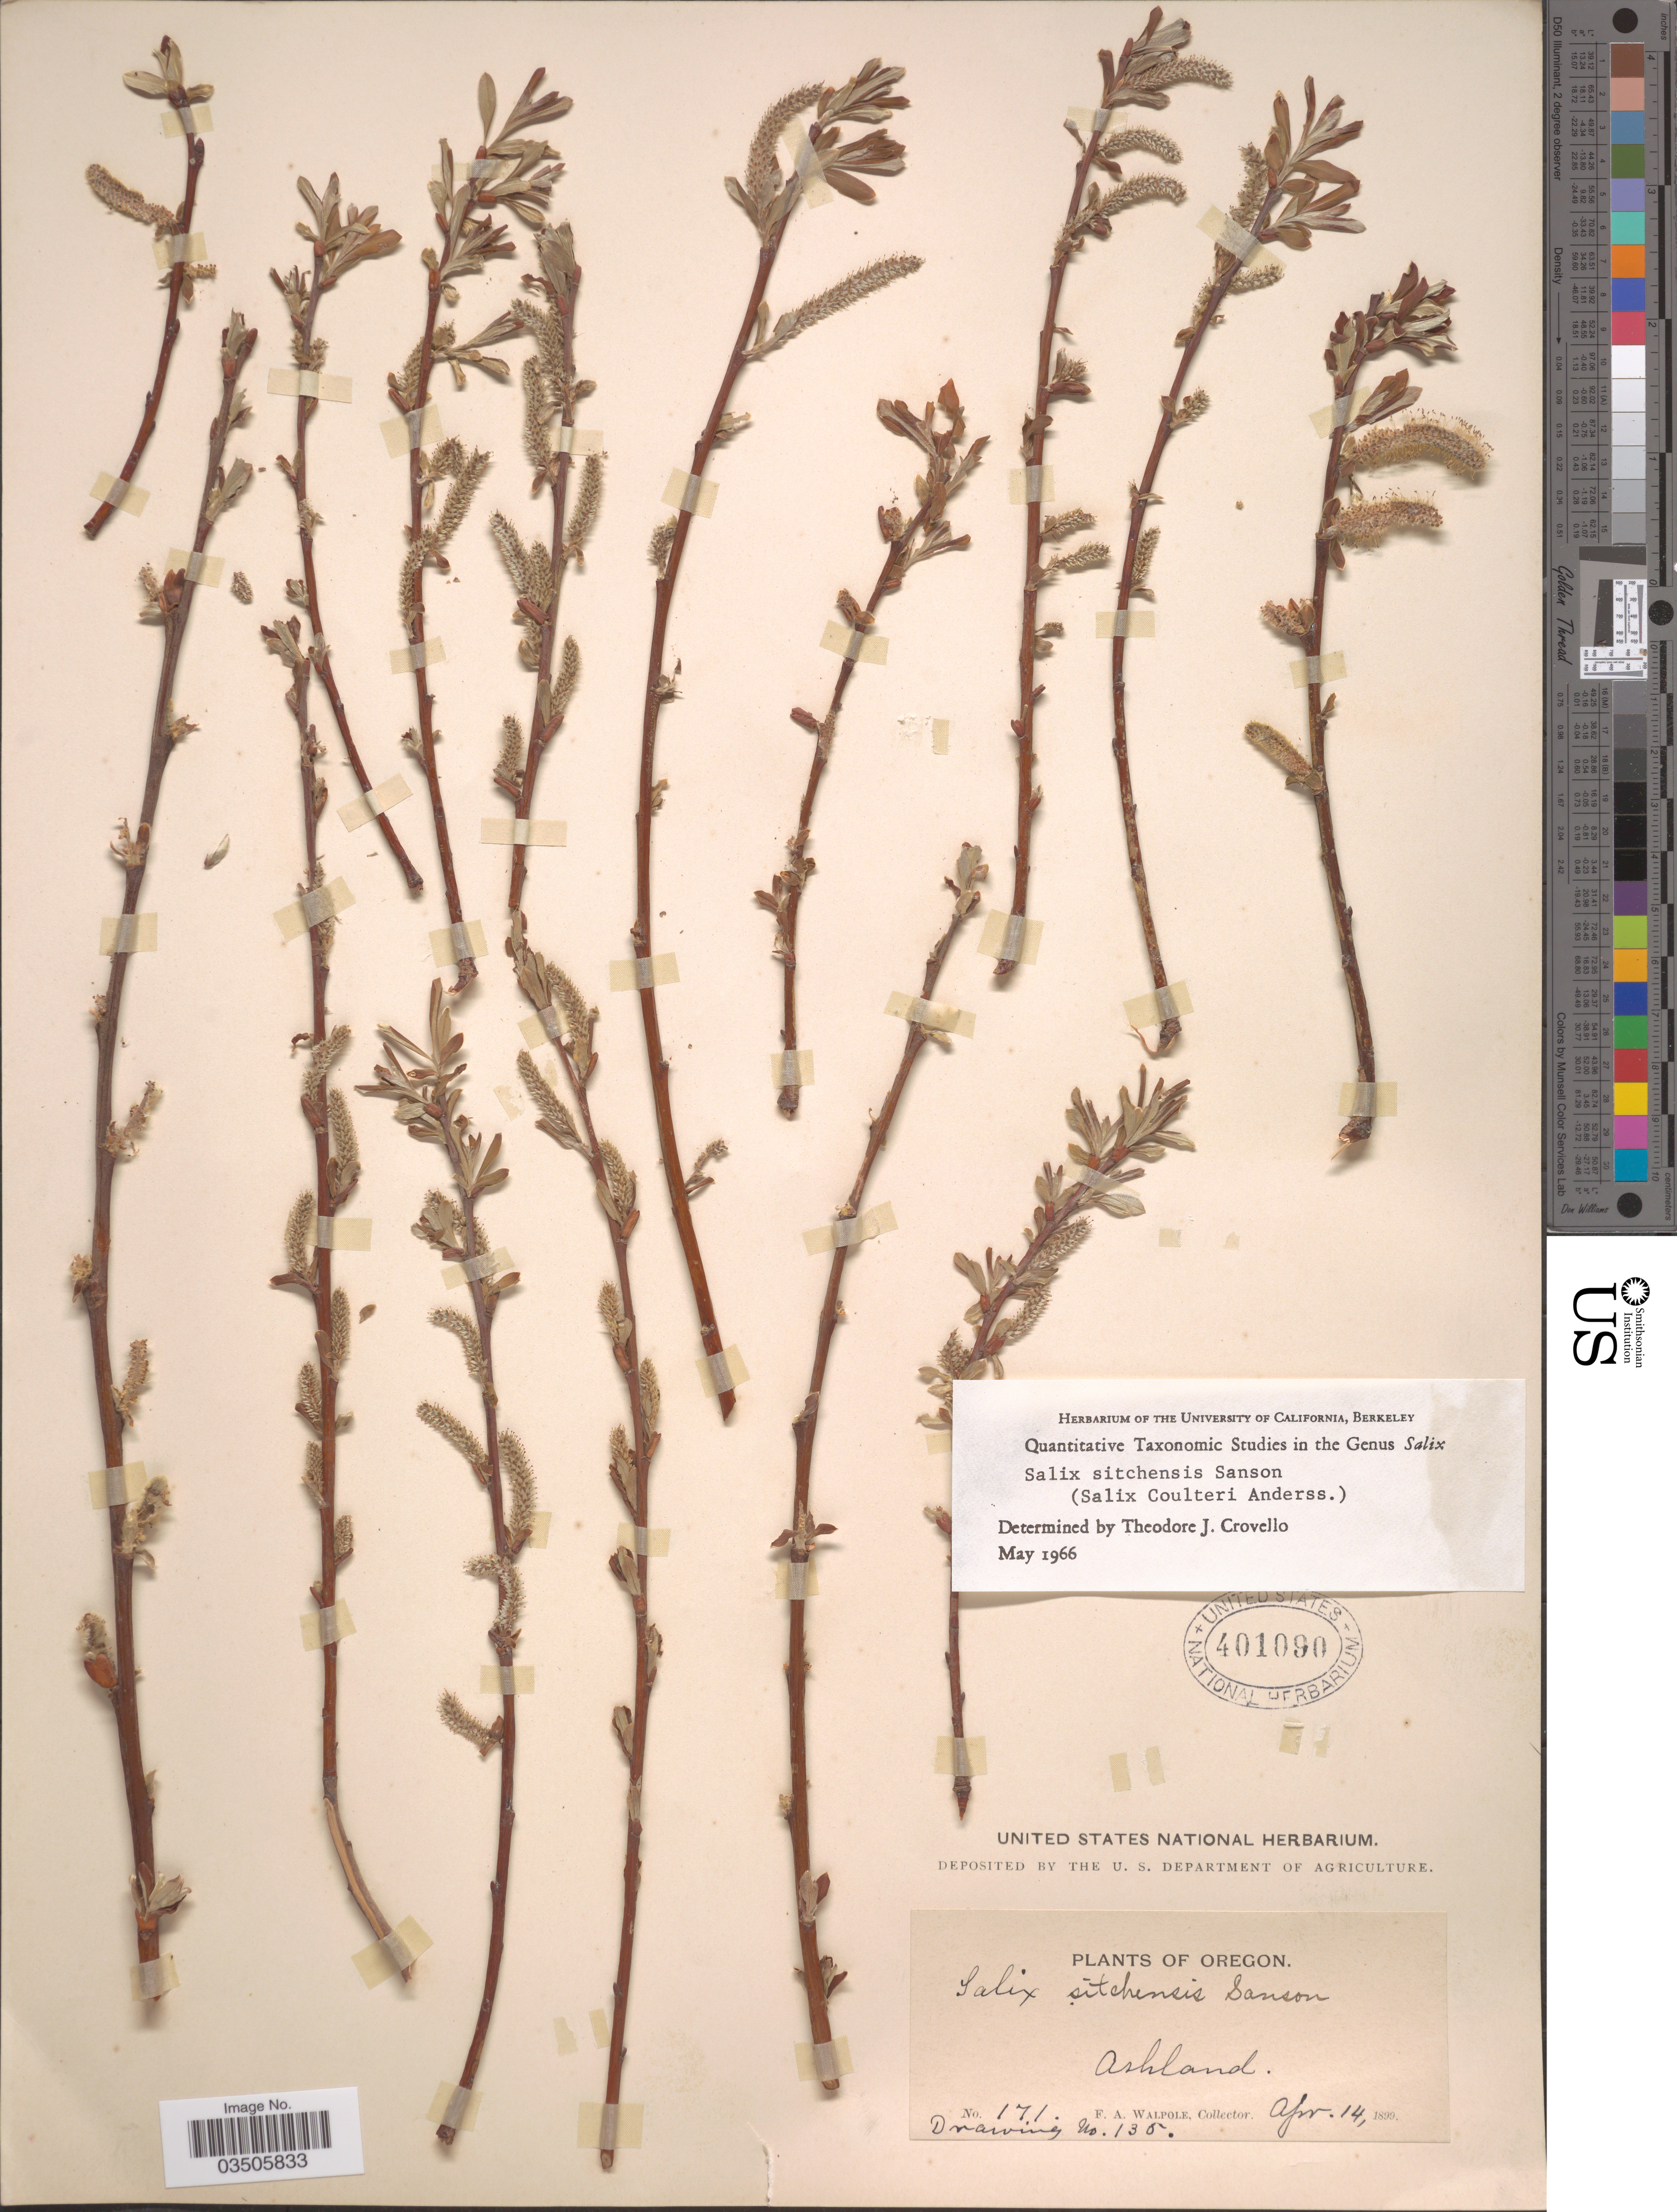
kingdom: Plantae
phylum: Tracheophyta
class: Magnoliopsida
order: Malpighiales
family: Salicaceae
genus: Salix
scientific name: Salix sitchensis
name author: Sanson ex Bong.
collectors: F. Walpole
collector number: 171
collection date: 1899-04-14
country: United States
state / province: Oregon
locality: Ashland.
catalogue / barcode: US 401090